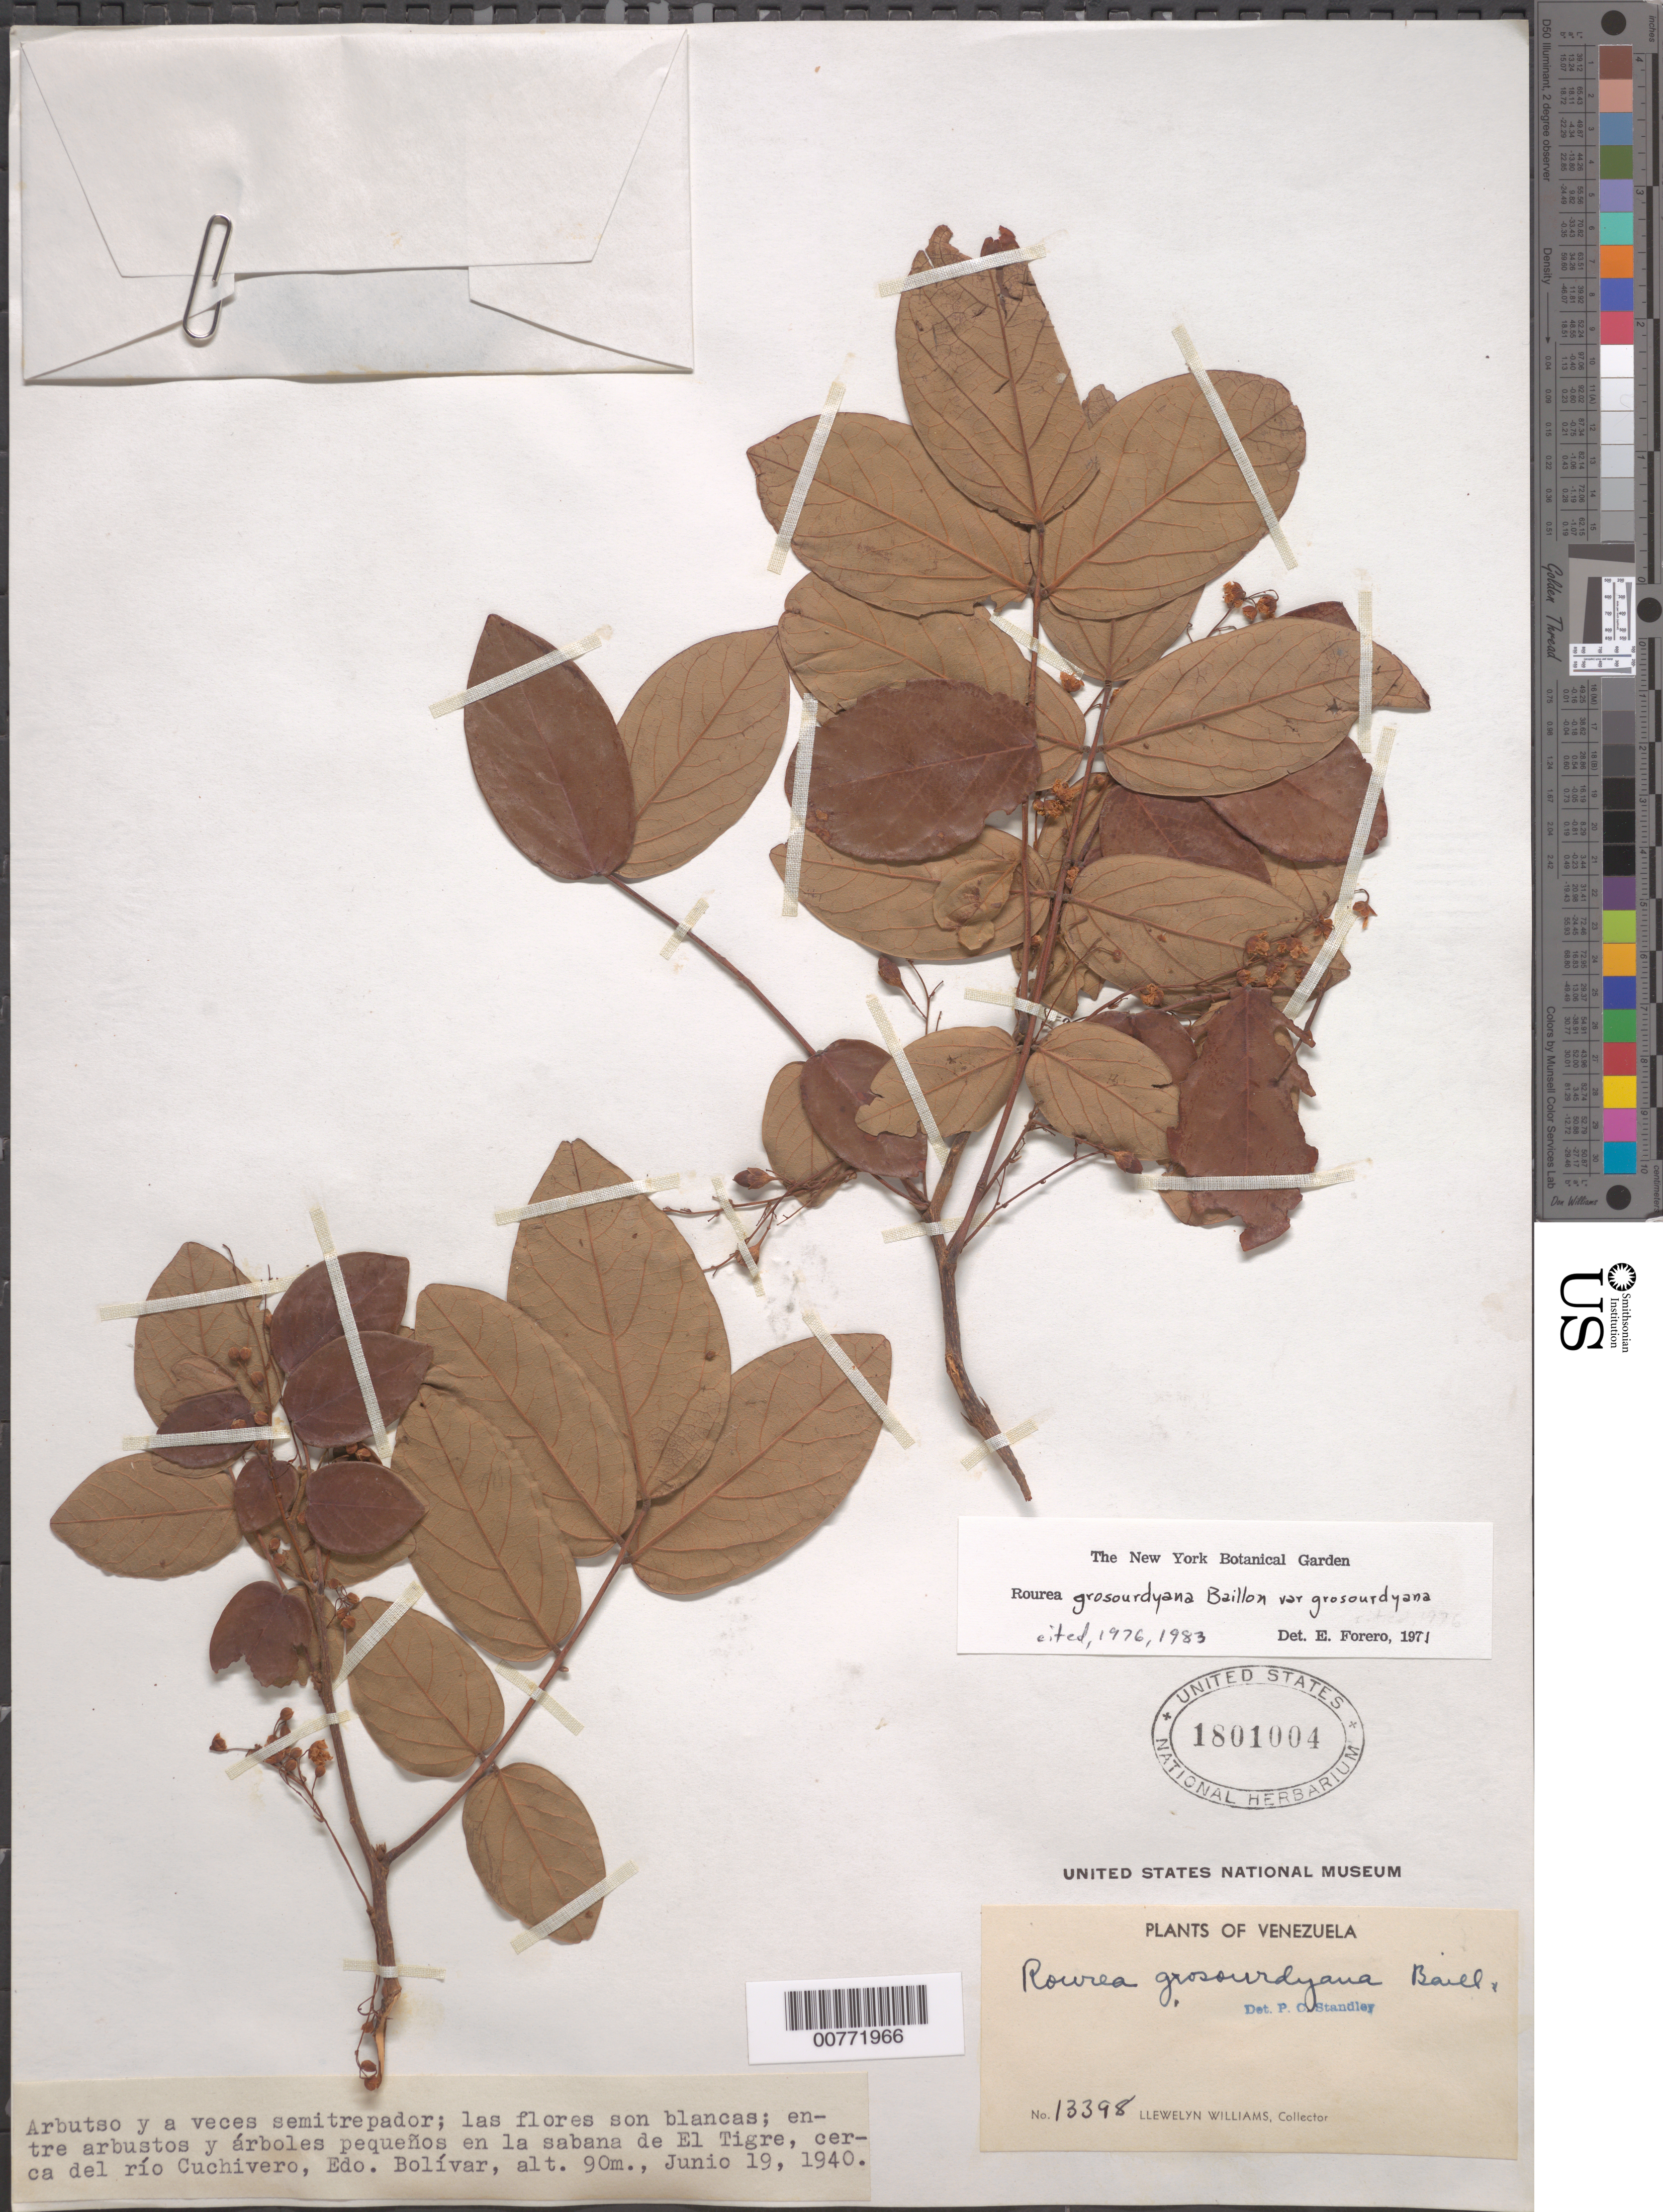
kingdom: Plantae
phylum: Tracheophyta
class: Magnoliopsida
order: Oxalidales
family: Connaraceae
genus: Rourea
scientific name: Rourea grosourdyana var. grosourdyana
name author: Baill.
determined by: Forero, E.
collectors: Ll. Williams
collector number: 13398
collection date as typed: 19-Jun-40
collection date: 1940-06-19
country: Venezuela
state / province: Bolívar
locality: El Tigre, cerca de El Río Cuchivero; San Vicente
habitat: Entre arbustos y árboles pequeños en la sabana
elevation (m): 90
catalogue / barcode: US 1801004